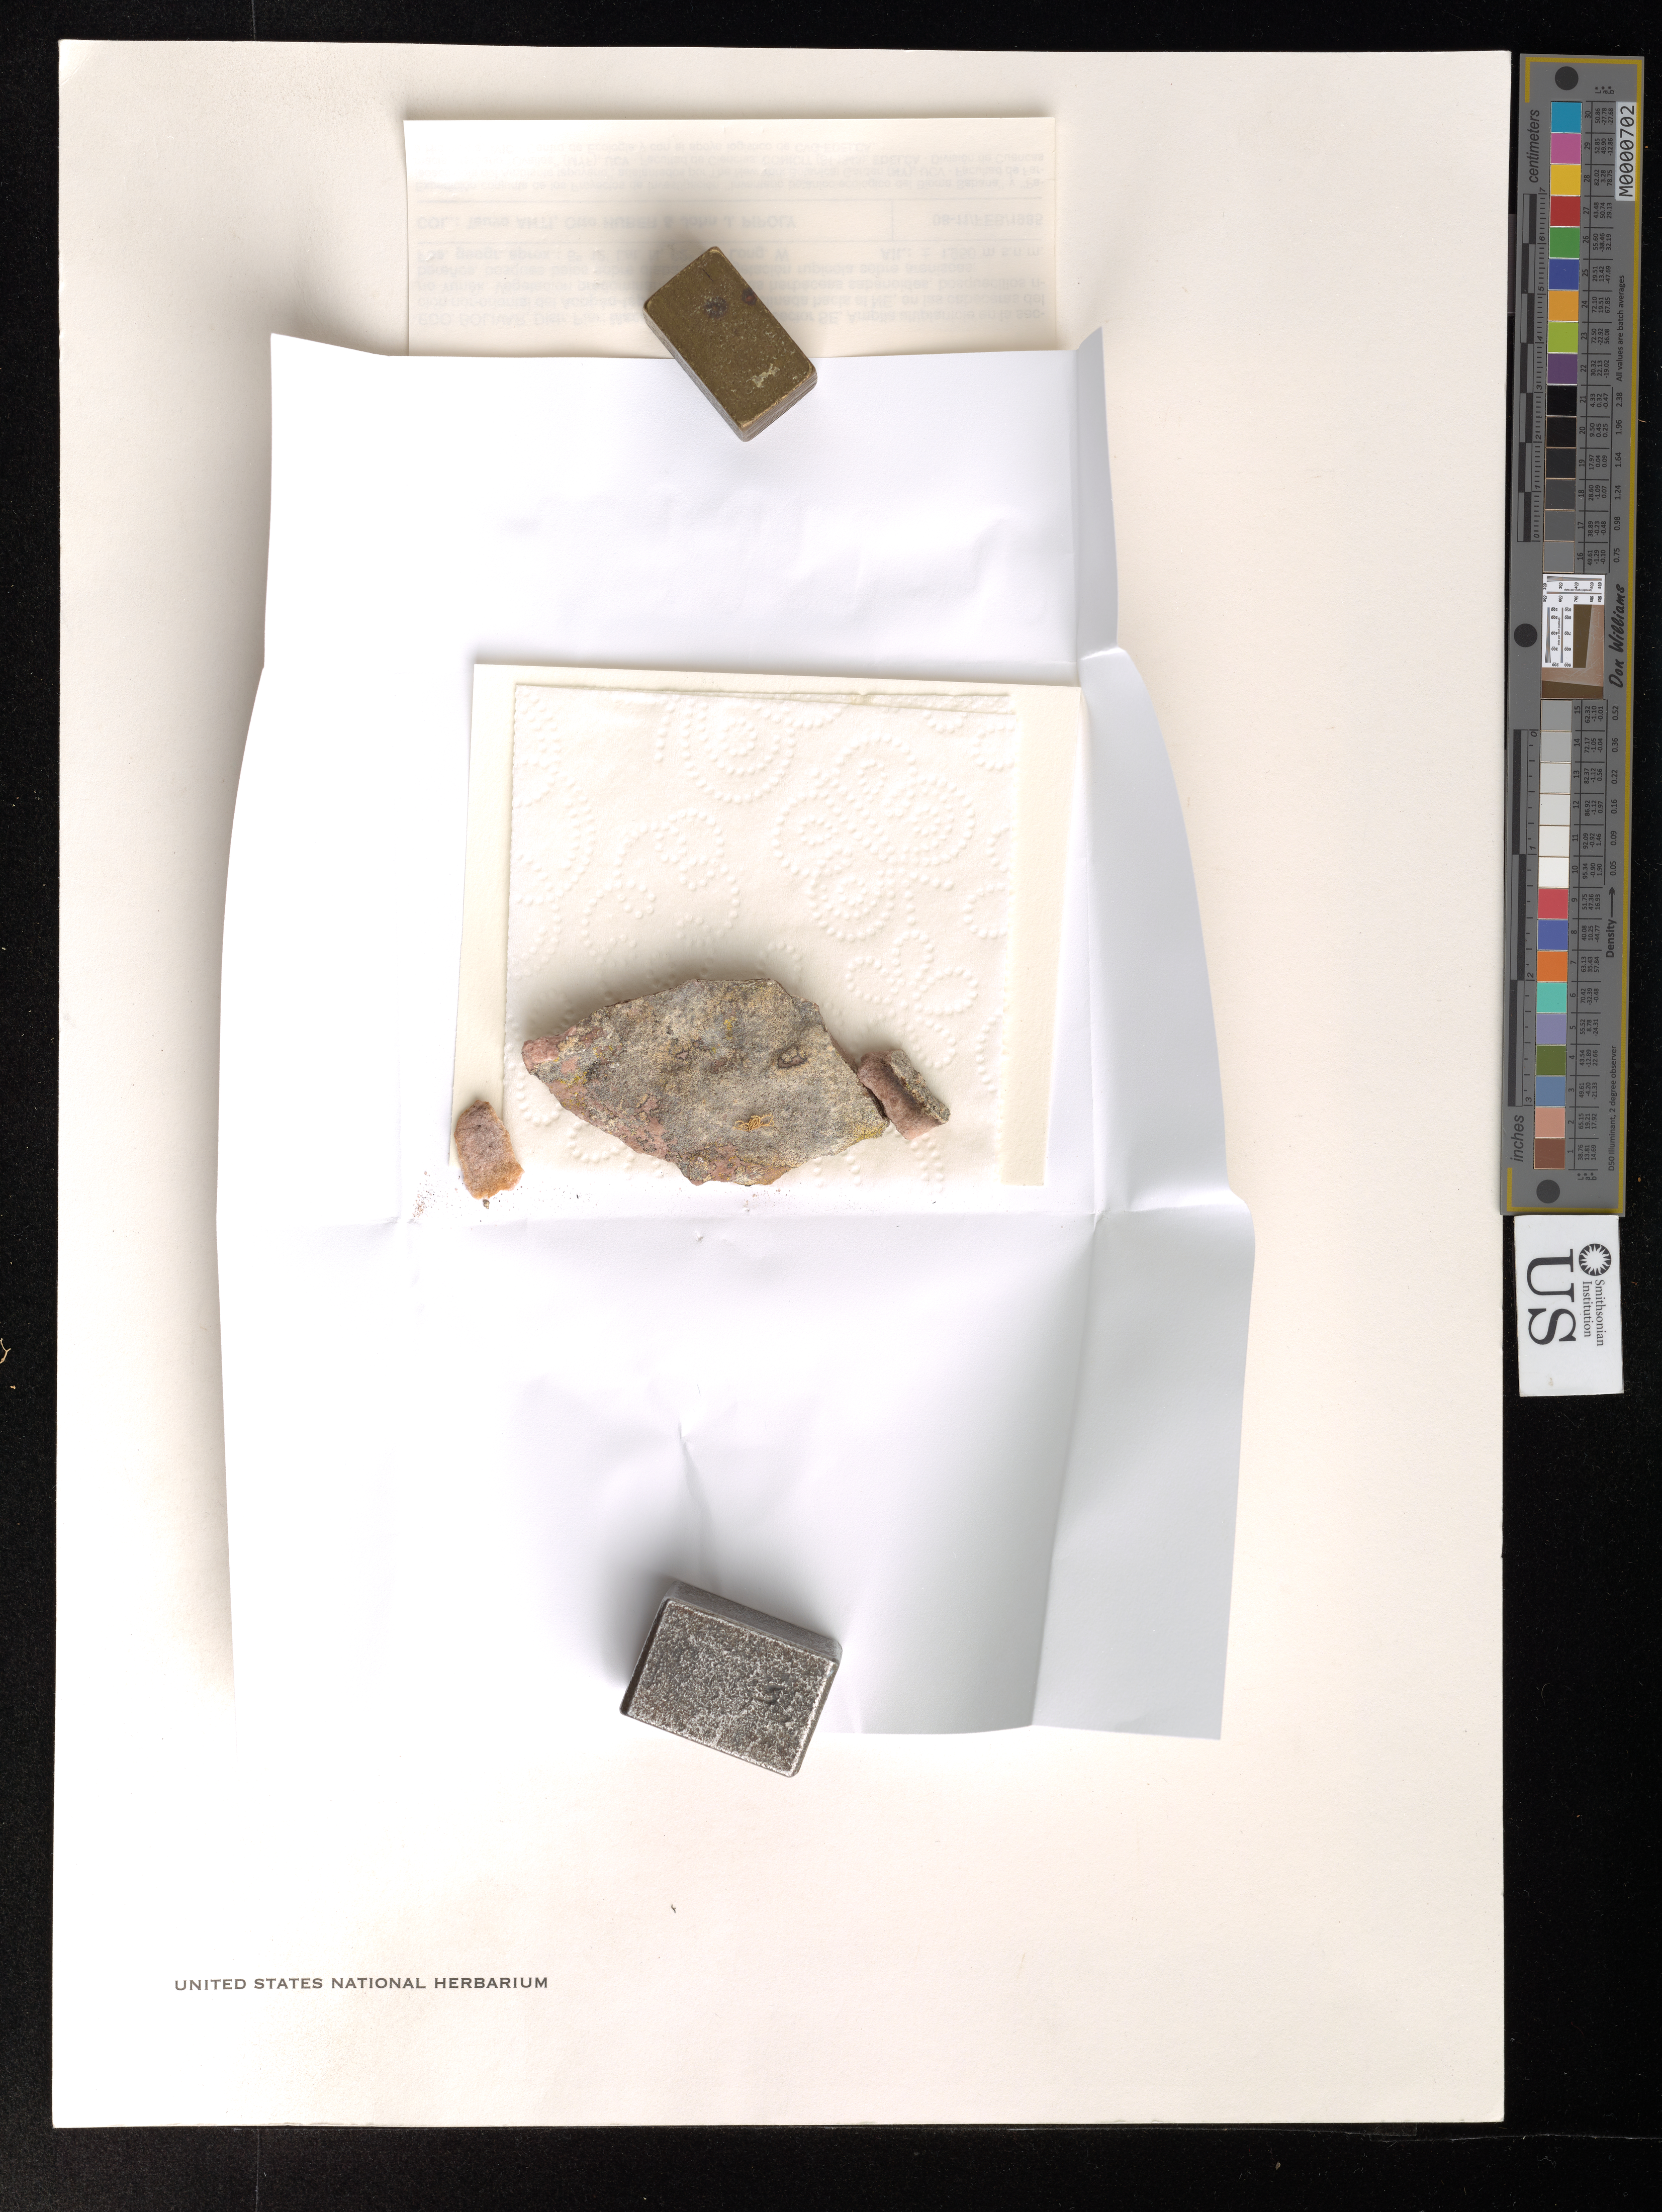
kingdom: Fungi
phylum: Ascomycota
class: Lecanoromycetes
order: Pertusariales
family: Megasporaceae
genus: Aspicilia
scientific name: Aspicilia sp.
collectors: T. T. Ahti, O. Huber & J. Pipoly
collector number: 45097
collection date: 1985-02-08/1985-02-11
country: Venezuela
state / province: Bolívar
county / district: Piar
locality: Macizo del Chimantá, sector SE. Amplia altiplanacie en la sección nor-oriental del Acopán-tepui, levemente inclinada hacia el NE, en las cabeceras del río Yunék.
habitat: Vegetación predominante de praderas herbáceas sabanoides, bosquecillos ribereños, bosques bajos sobre diabasa y vegetación rupícola sobre areniscas.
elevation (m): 1950